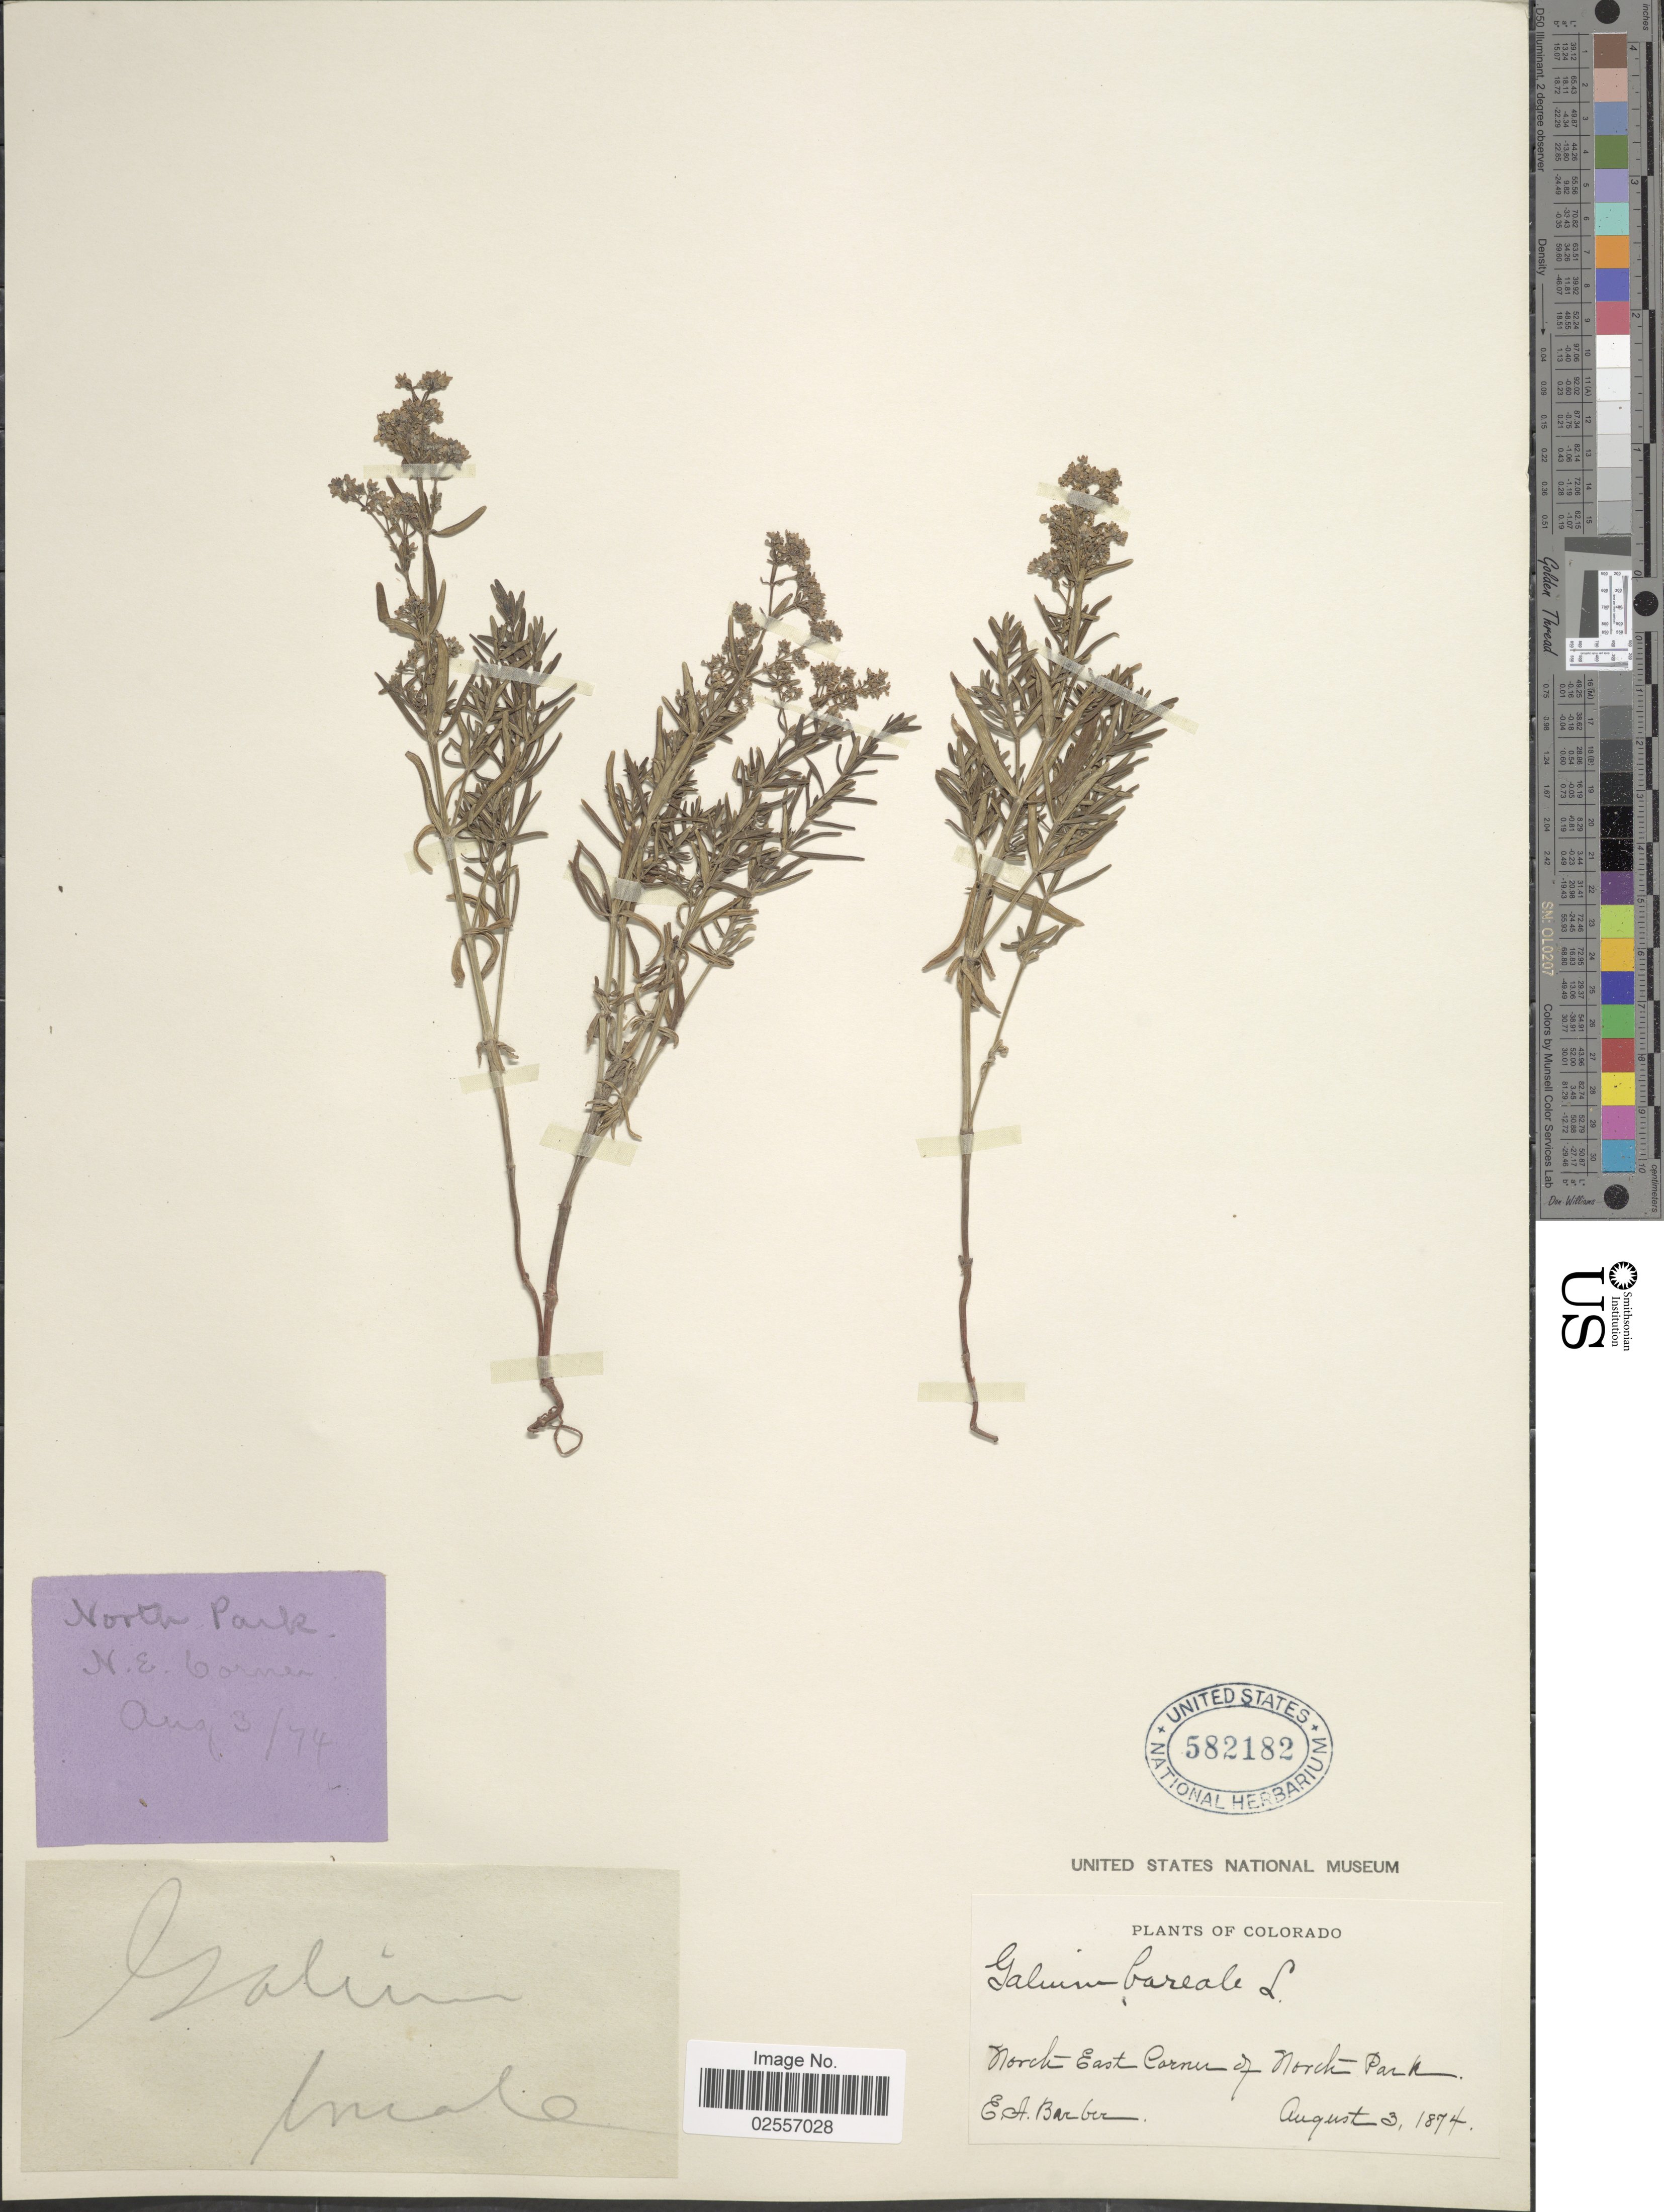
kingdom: Plantae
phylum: Tracheophyta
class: Magnoliopsida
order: Gentianales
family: Rubiaceae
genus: Galium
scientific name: Galium boreale L.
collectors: E. Barber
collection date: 1874-08-03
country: United States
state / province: Colorado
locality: North East corner of North Park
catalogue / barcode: US 582182